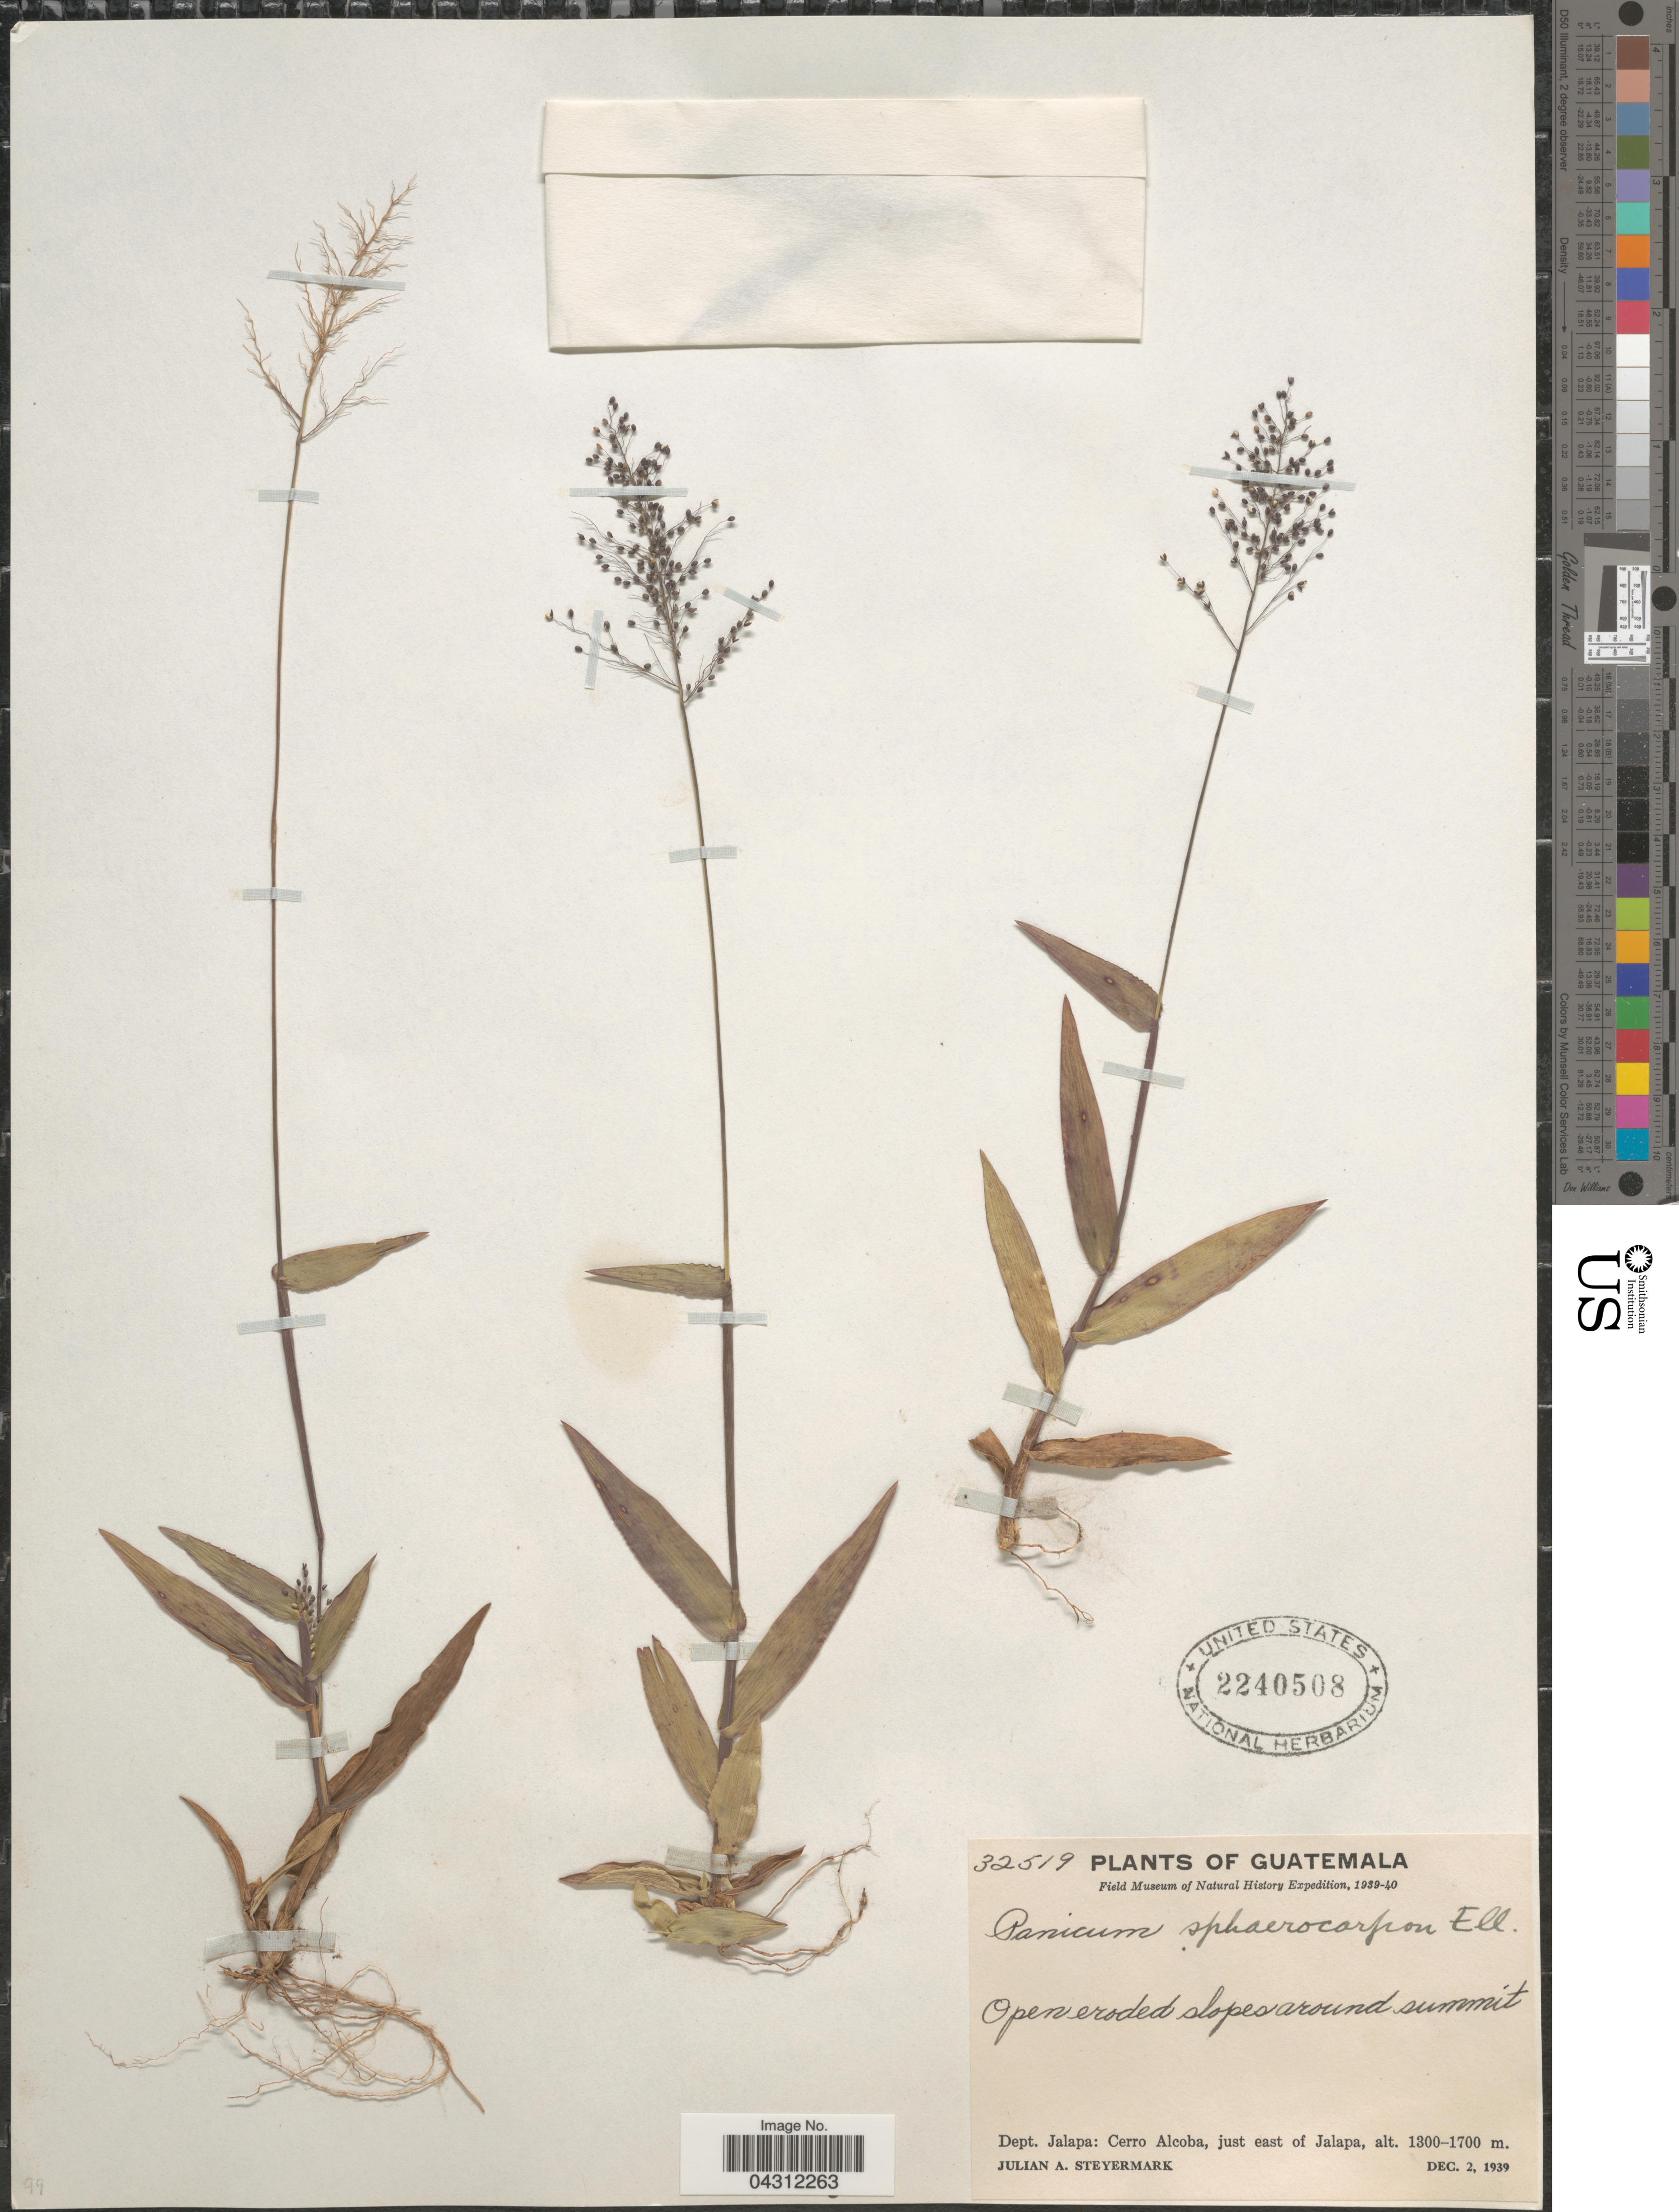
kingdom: Plantae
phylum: Tracheophyta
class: Liliopsida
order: Poales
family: Poaceae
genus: Dichanthelium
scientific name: Dichanthelium sphaerocarpon var. sphaerocarpon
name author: (Elliott) Gould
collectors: J. Steyermark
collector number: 32519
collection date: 1939-12-02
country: Guatemala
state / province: Jalapa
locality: Field Museum of Natural History Expedition, 1939-40. Open eroded slopes around summit. Dept. Jalapa: cerro Alcoba, just east of Jalapa.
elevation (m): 1300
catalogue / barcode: US 2240508